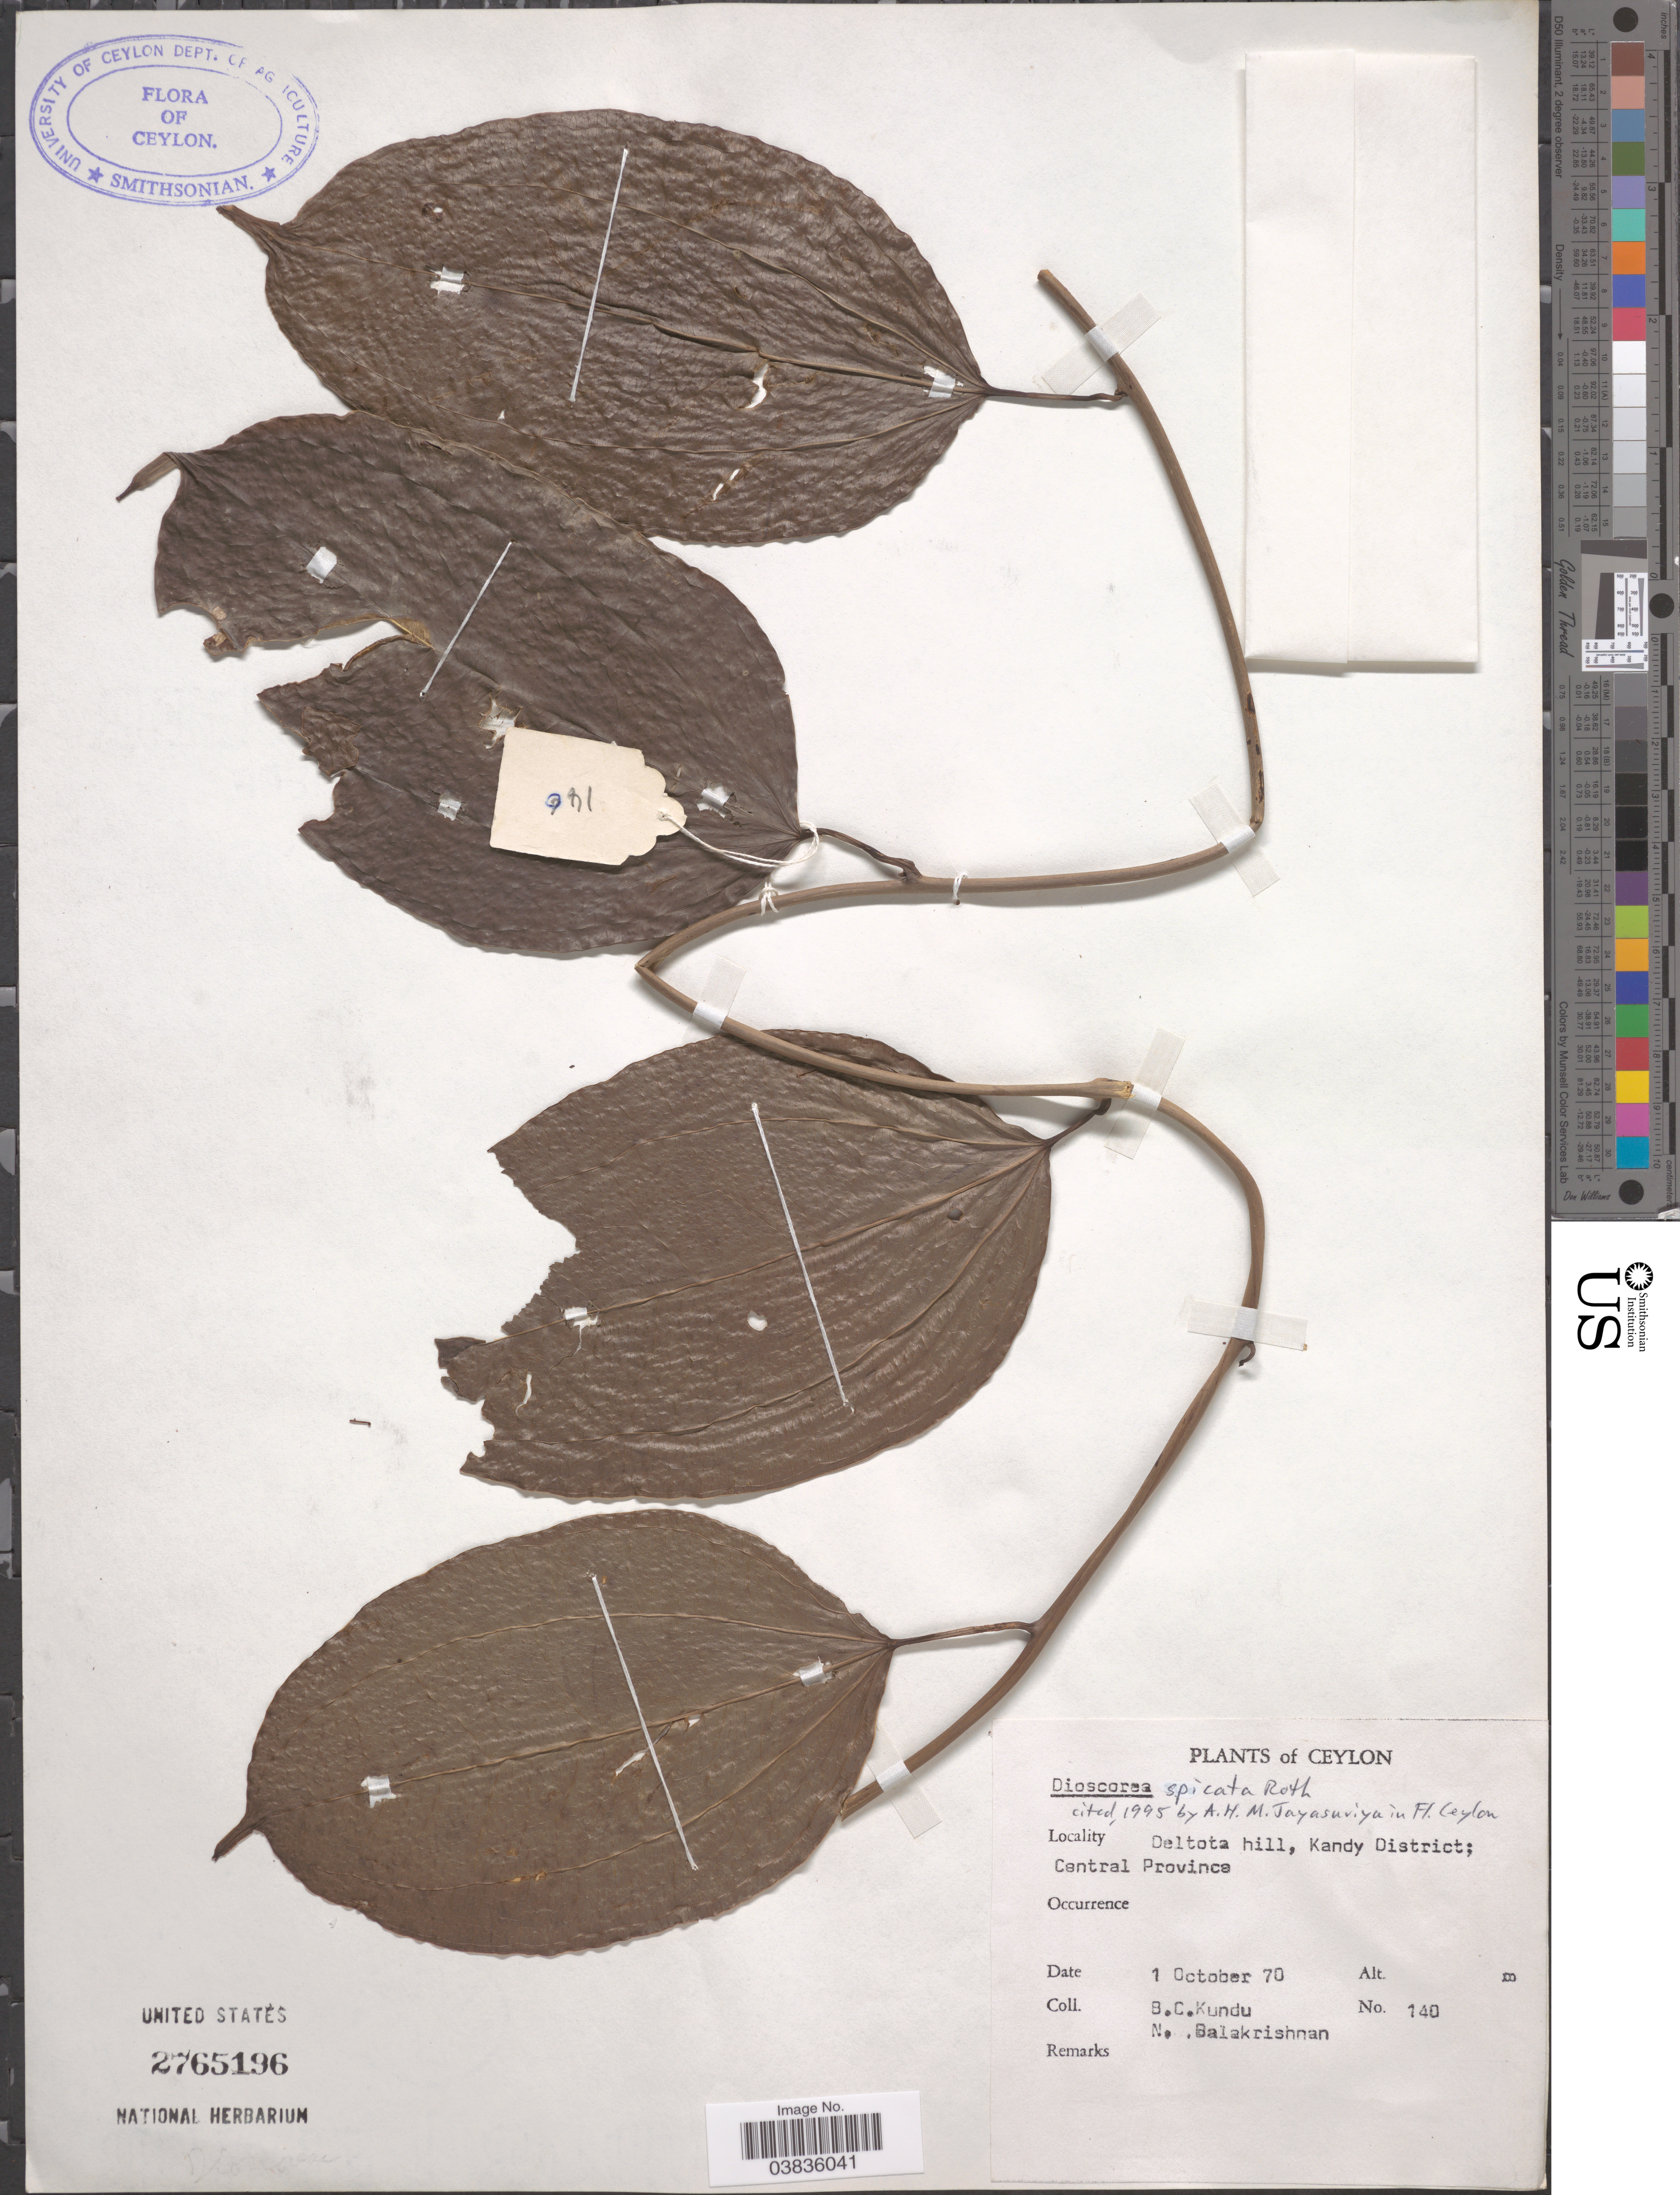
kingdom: Plantae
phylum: Tracheophyta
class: Liliopsida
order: Dioscoreales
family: Dioscoreaceae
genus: Dioscorea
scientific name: Dioscorea spicata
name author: Roth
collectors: B. C. Kundu & N. Balakrishnan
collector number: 140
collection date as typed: Transcribed d/m/y: 1/10/70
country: Sri Lanka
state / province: Central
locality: Ceylon. Deltota hill. Kandy District; Central Province.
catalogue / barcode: US 2765196